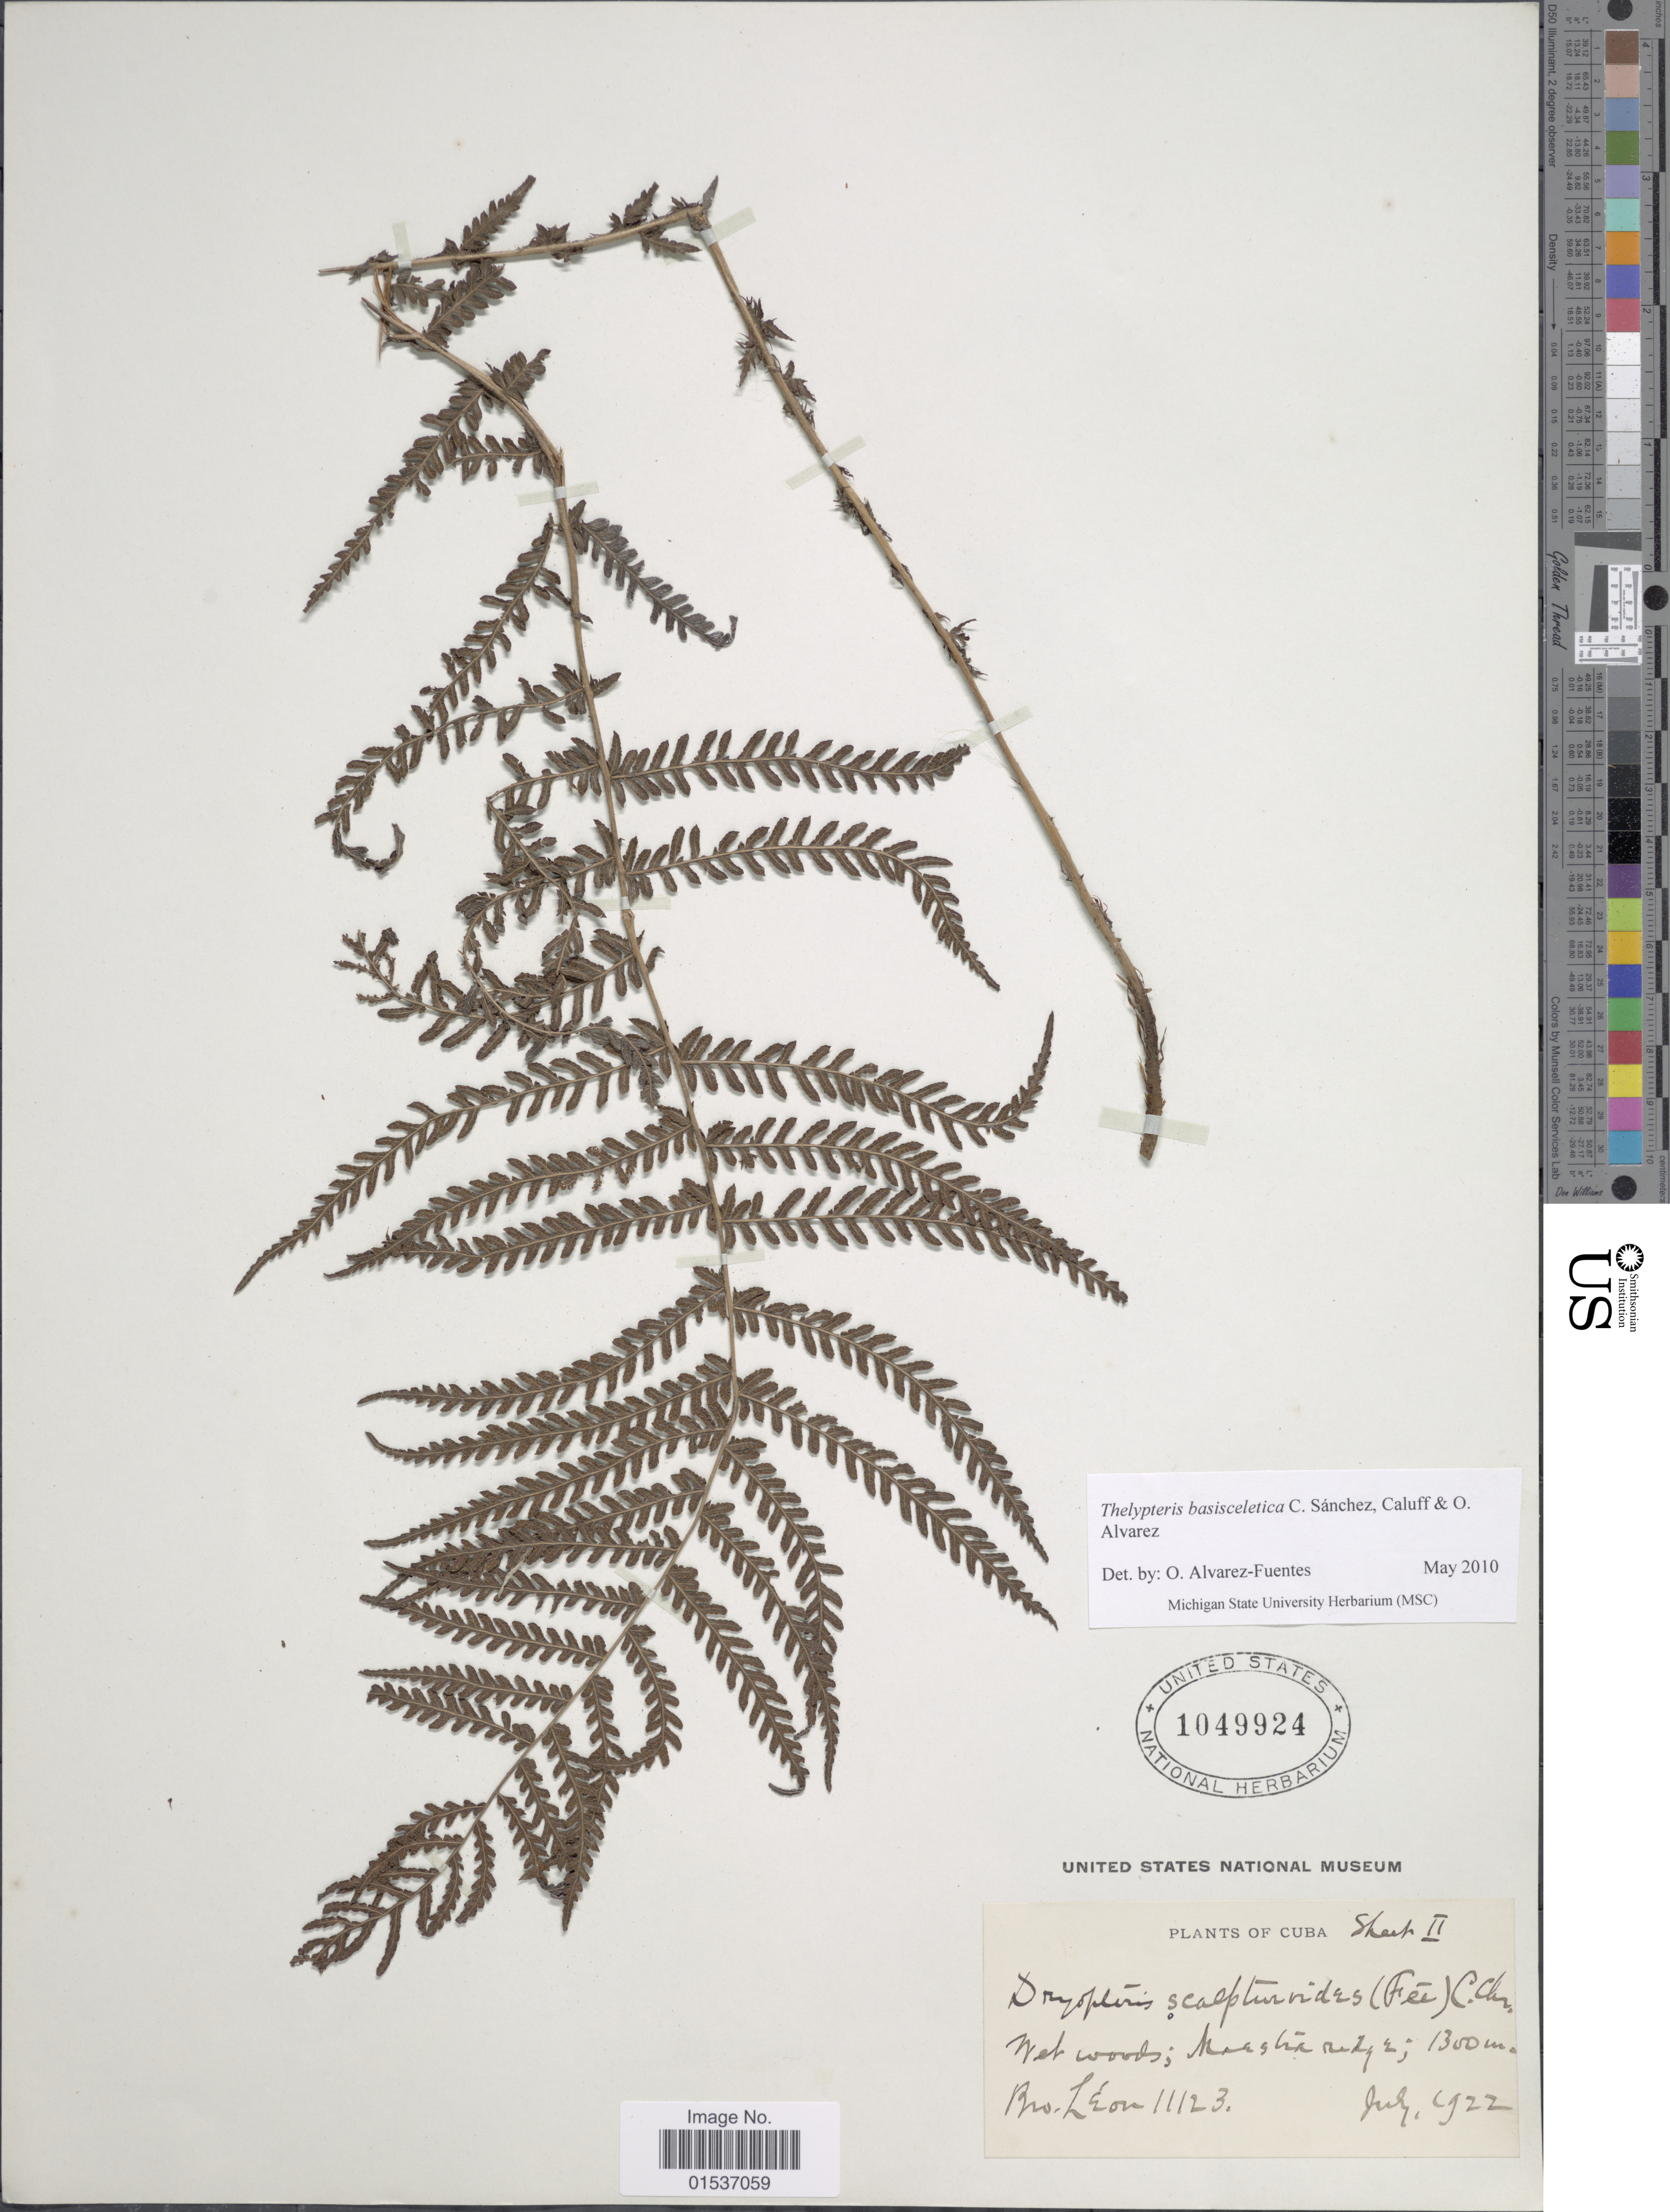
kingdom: Plantae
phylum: Tracheophyta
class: Polypodiopsida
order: Polypodiales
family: Thelypteridaceae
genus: Thelypteris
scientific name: Thelypteris basisceletica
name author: C. Sánchez et al.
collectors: Bro. León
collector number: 11123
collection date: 1922-07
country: Cuba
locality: Cuba, Maestra ridge.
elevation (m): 1300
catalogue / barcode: US 1049924